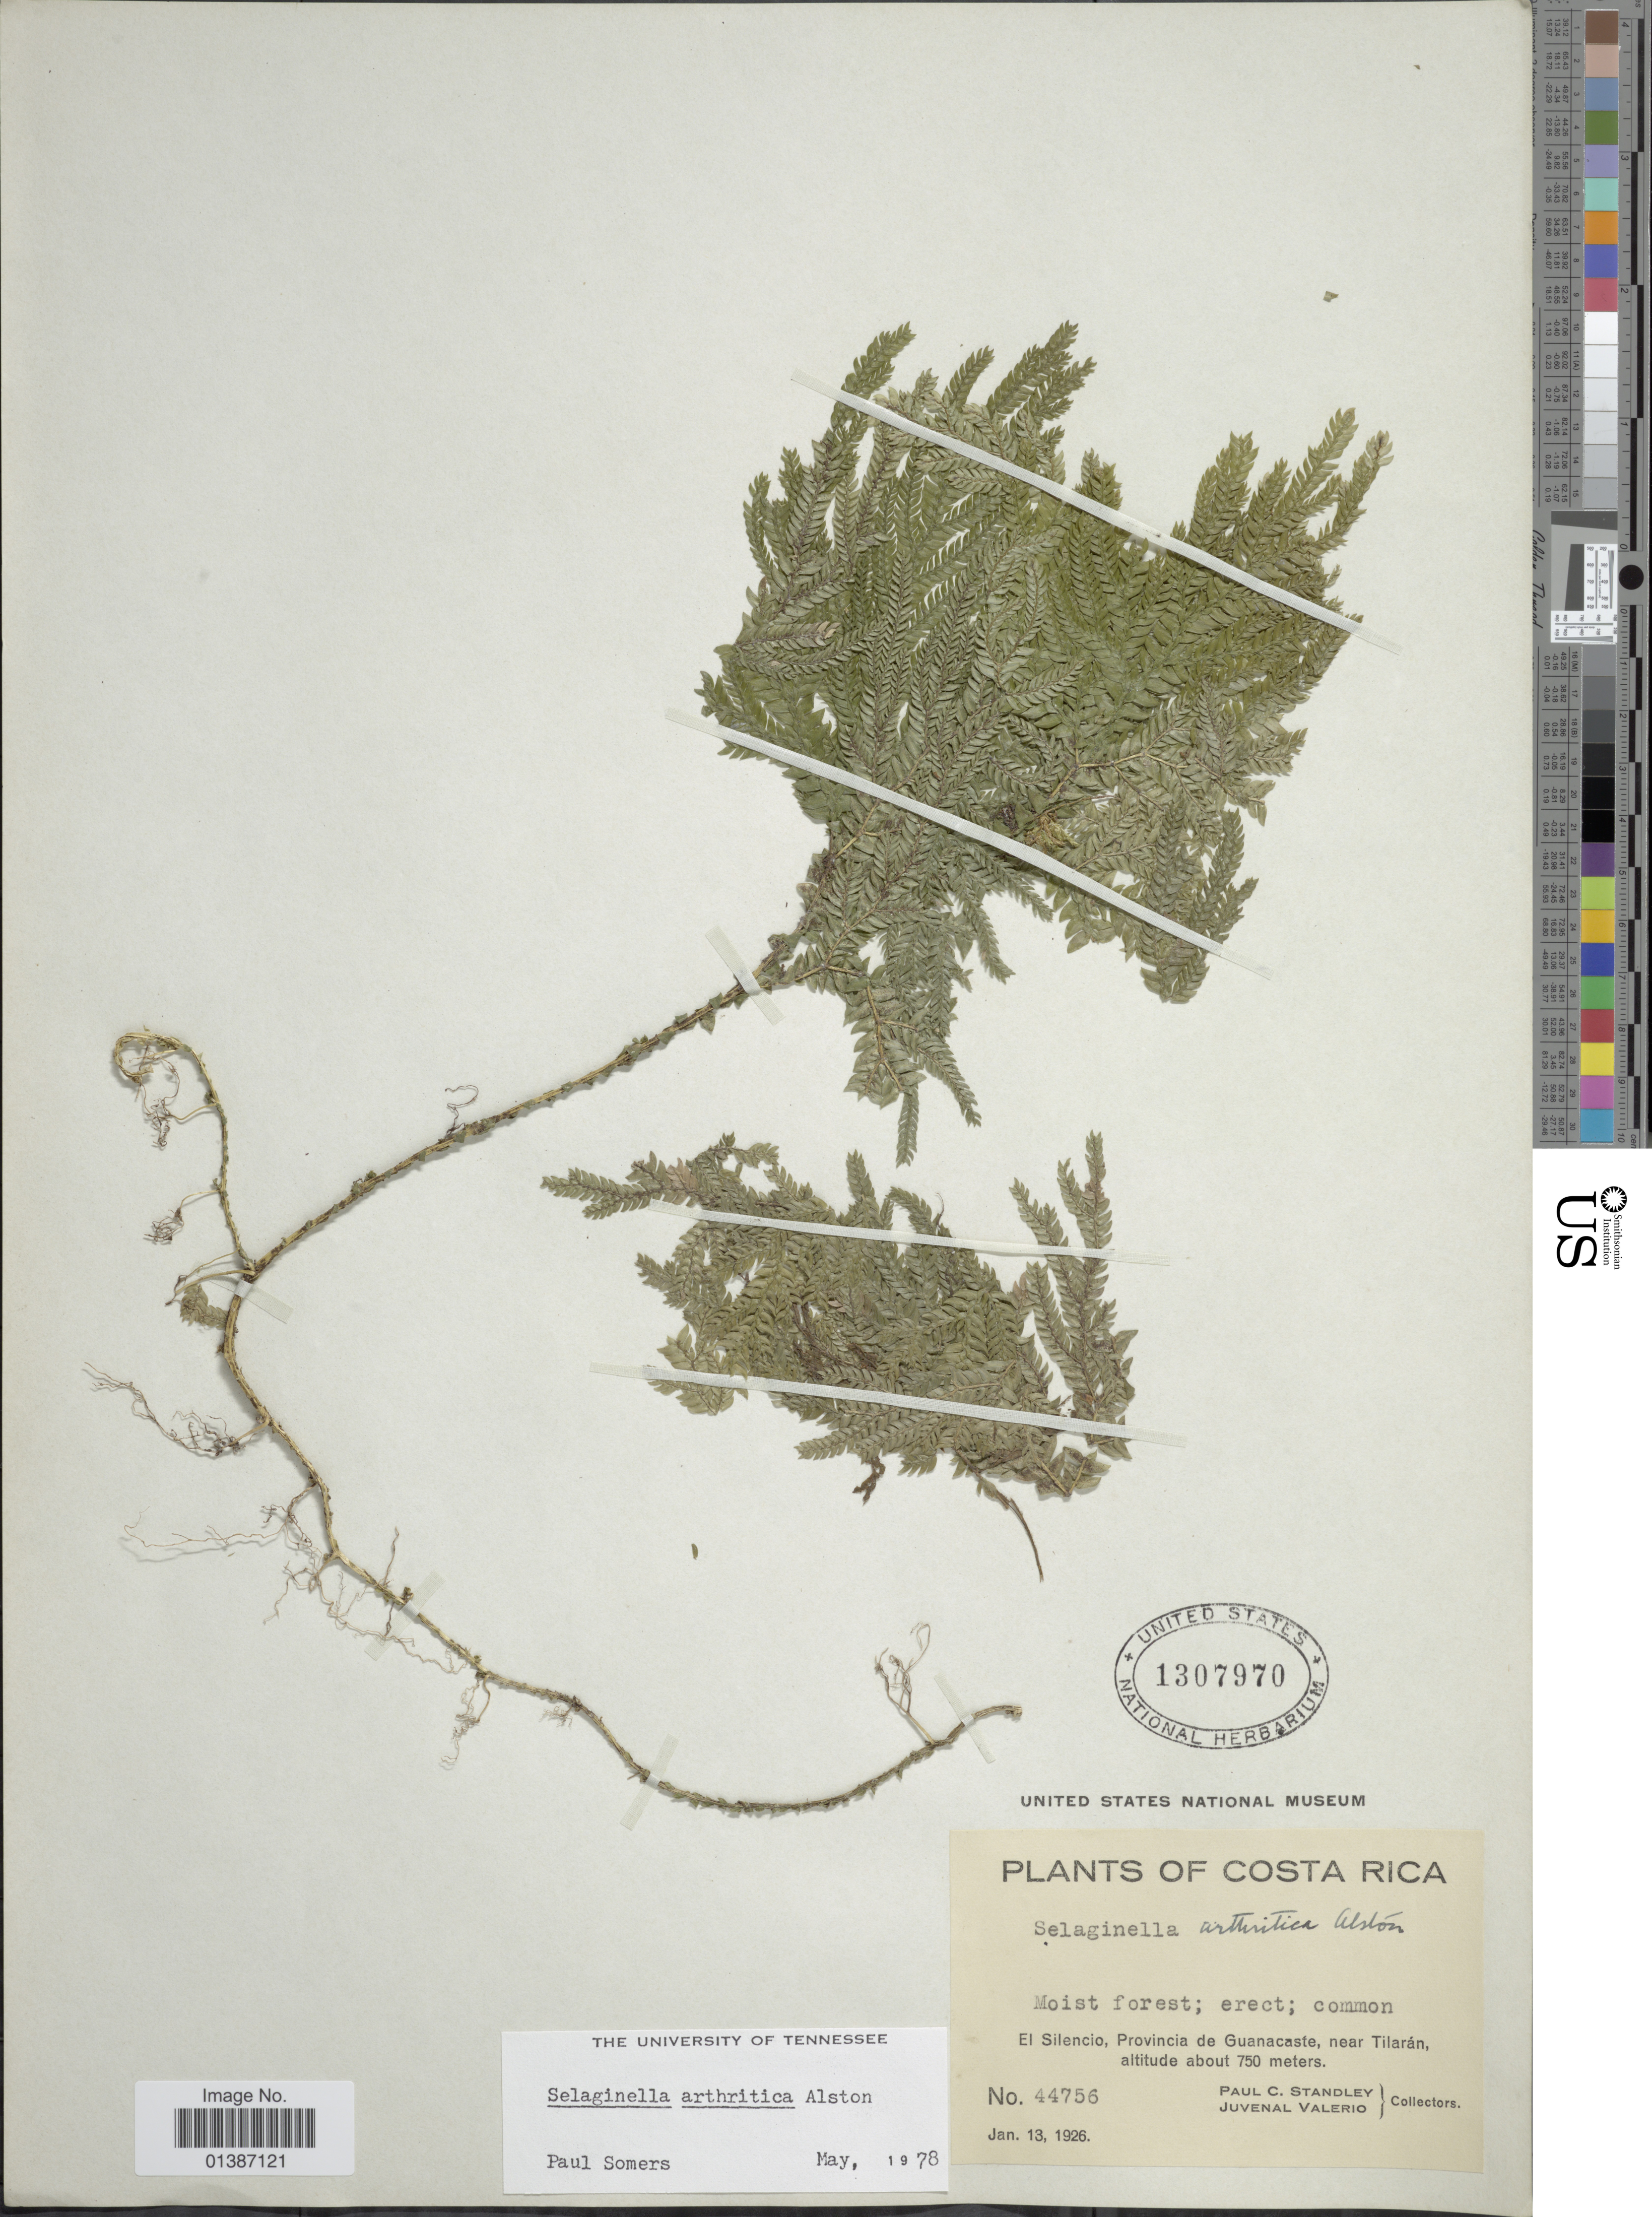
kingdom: Plantae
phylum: Tracheophyta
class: Lycopodiopsida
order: Selaginellales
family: Selaginellaceae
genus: Selaginella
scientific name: Selaginella arthritica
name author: Alston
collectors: P. C. Standley & J. Valerio R.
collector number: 44756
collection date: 1926-01-13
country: Costa Rica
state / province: Guanacaste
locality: El Silencio, Provincia de Guanacaste, near Tilarán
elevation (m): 750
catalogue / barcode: US 1307970